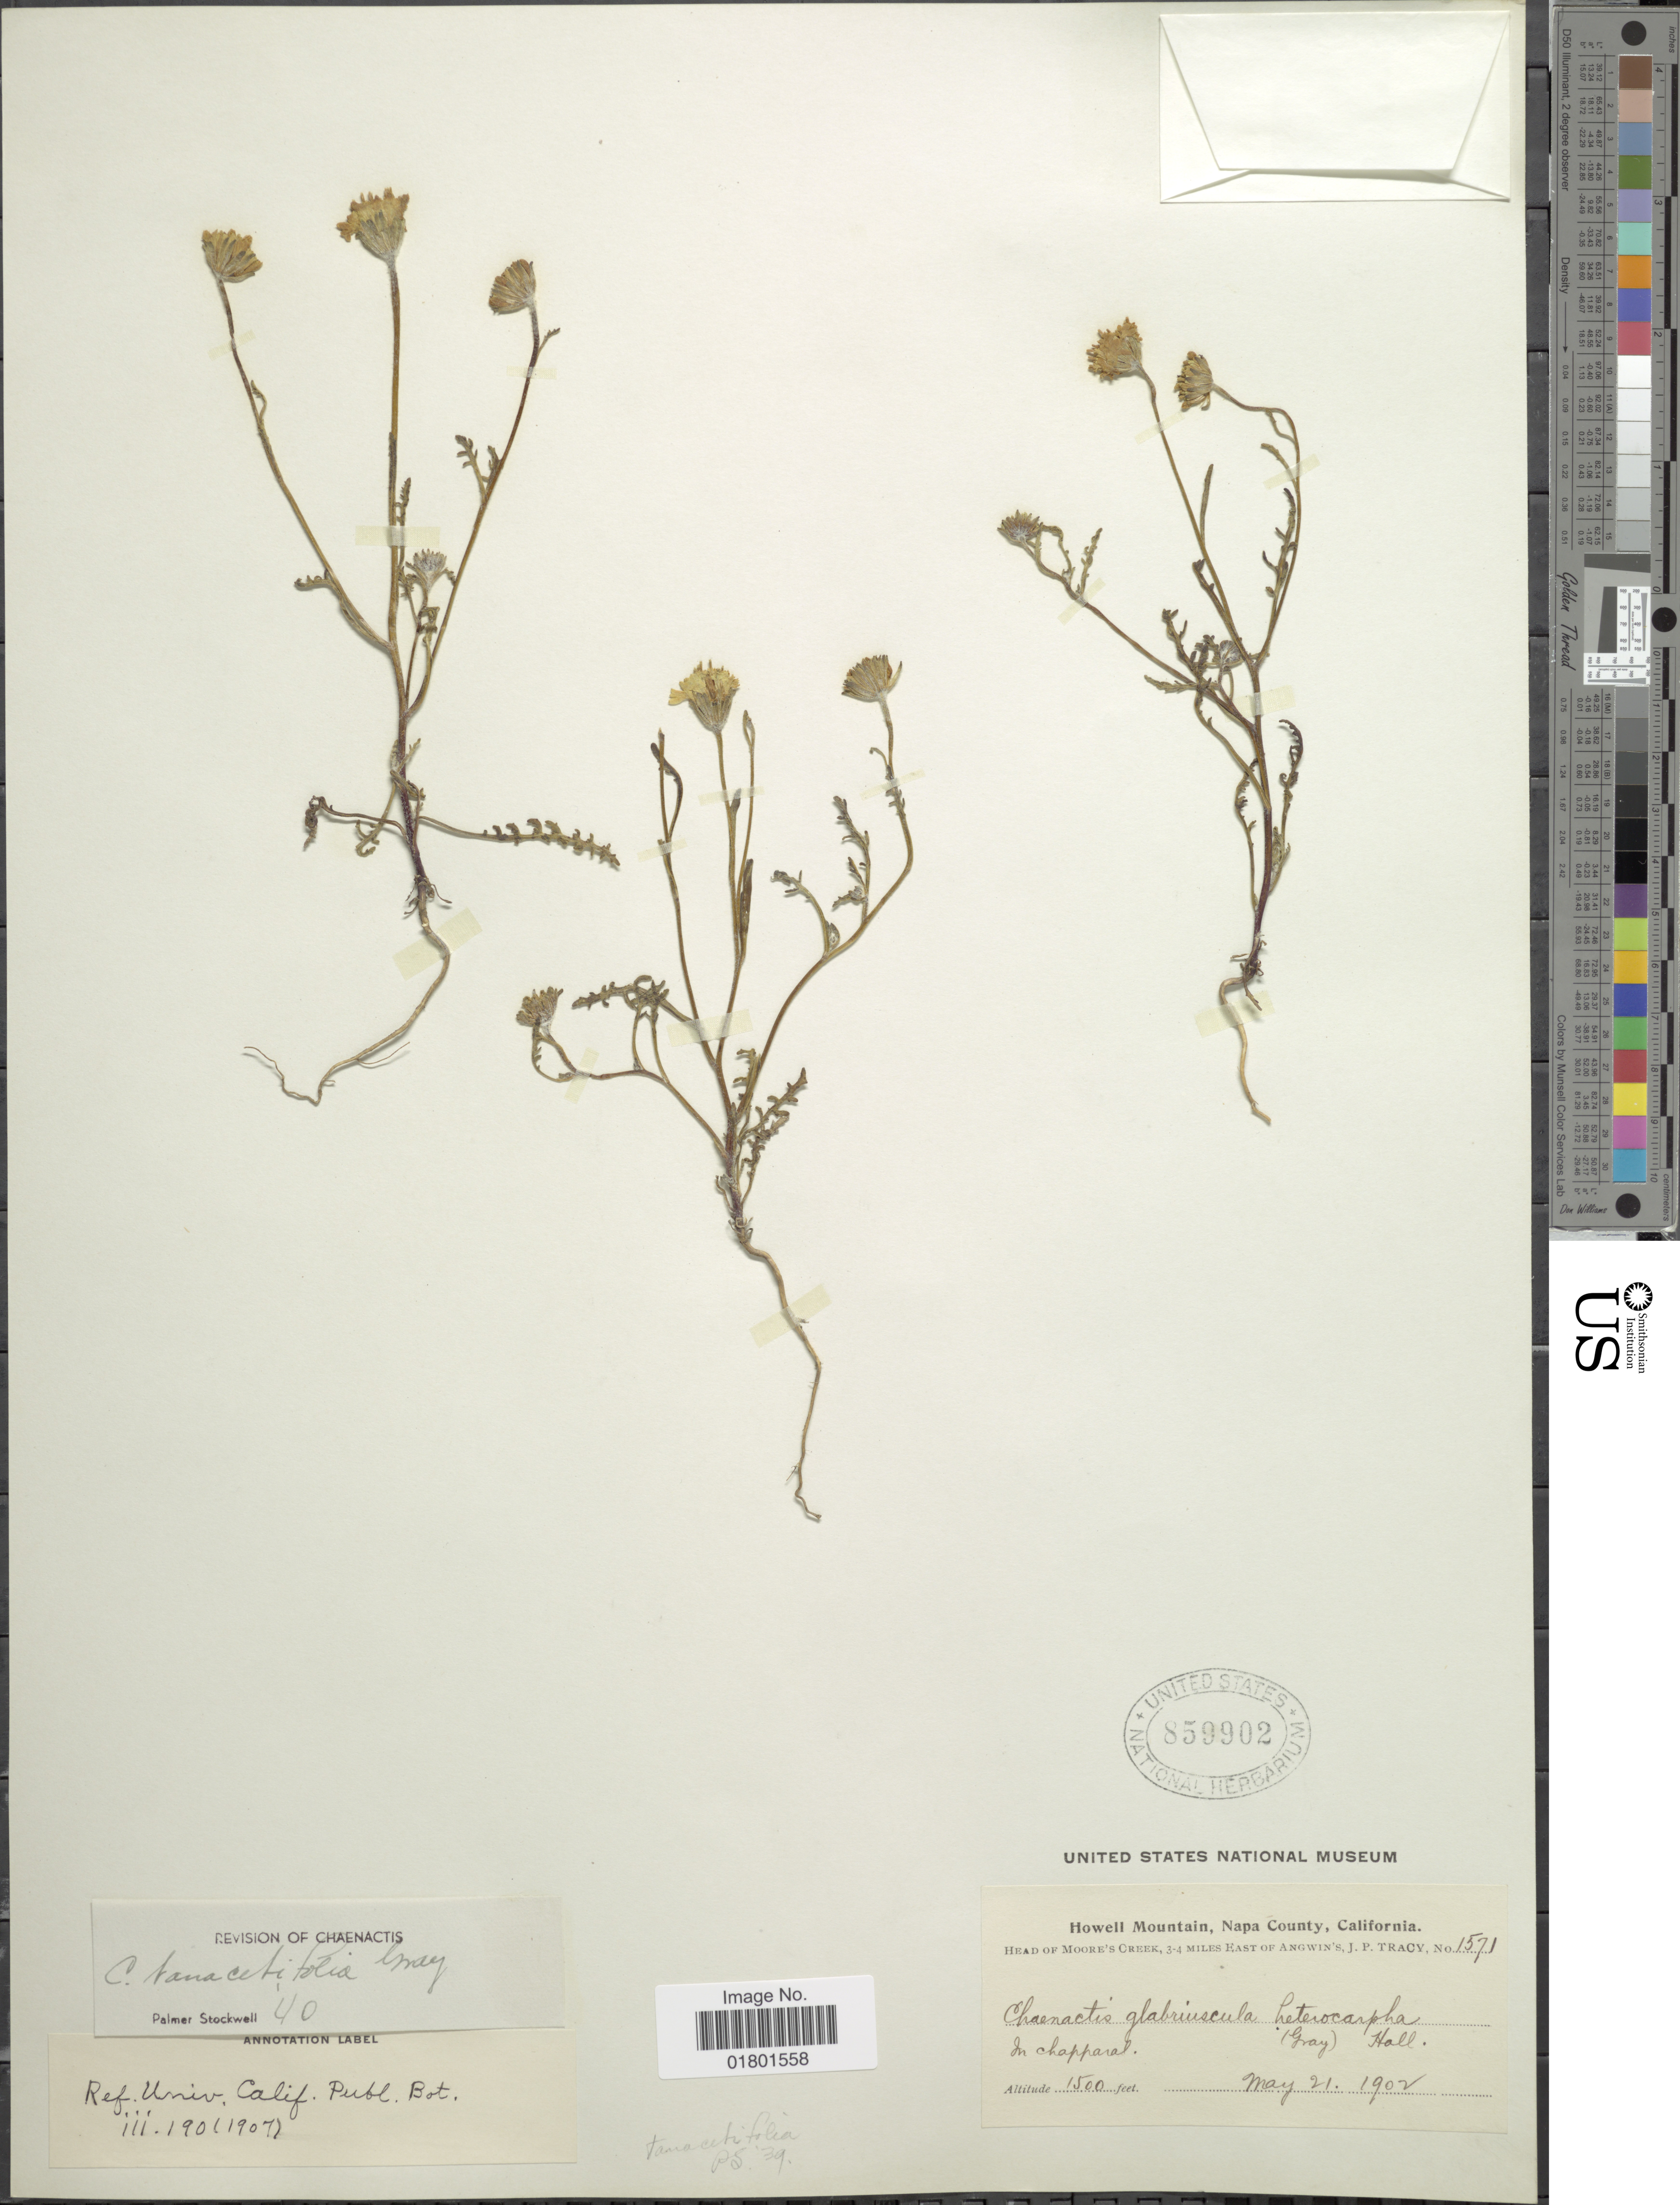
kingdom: Plantae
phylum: Tracheophyta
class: Magnoliopsida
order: Asterales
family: Asteraceae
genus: Chaenactis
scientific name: Chaenactis tanacetifolia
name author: A. Gray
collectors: J. Tracy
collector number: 1571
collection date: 1902-05-21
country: United States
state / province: California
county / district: Napa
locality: Howell Mountain, Napa County, Head of Moore's Creek, 3-4 miles East of Angwin's, In Chapparal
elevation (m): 1500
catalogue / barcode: US 859902